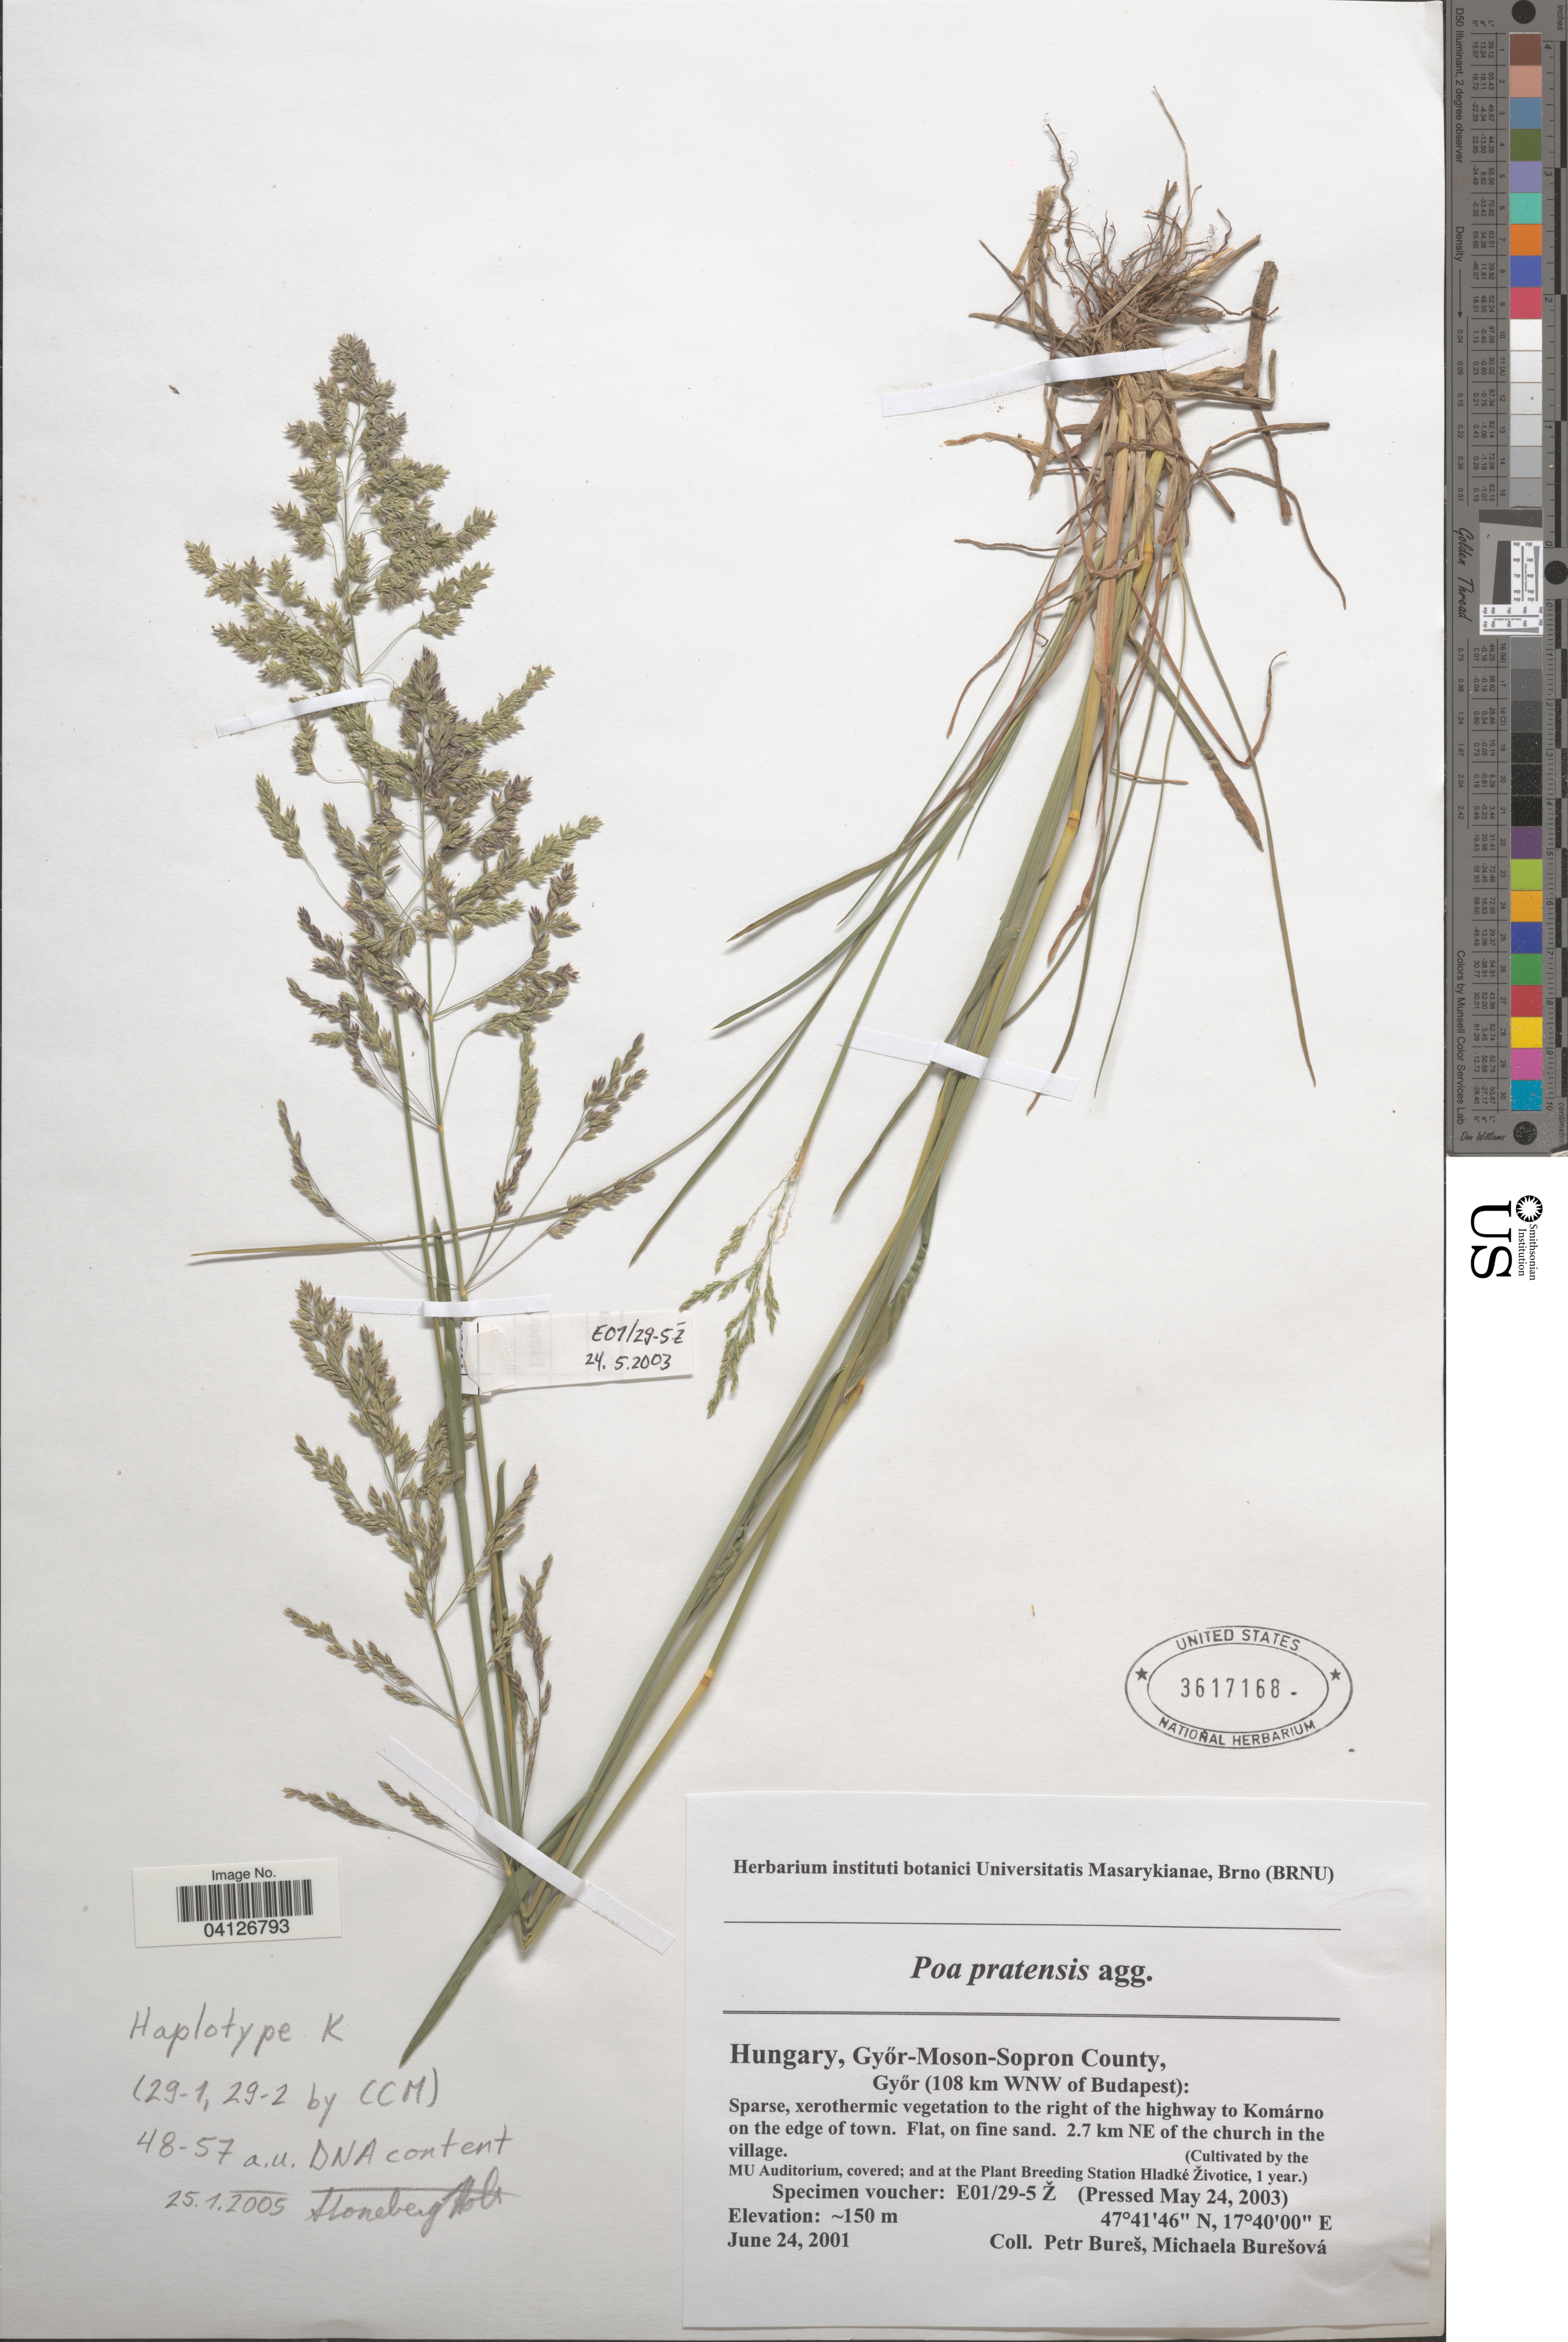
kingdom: Plantae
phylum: Tracheophyta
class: Liliopsida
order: Poales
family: Poaceae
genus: Poa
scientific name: Poa pratensis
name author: L.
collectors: Ex herb. instituti botanici Universitatis Masarykianae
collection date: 2003-05-24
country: Czechia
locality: (Cultivated by the MU Auditorium, covered; and at the Plant Breeding Station Hladké Životice, 1 year.).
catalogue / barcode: US 3617168